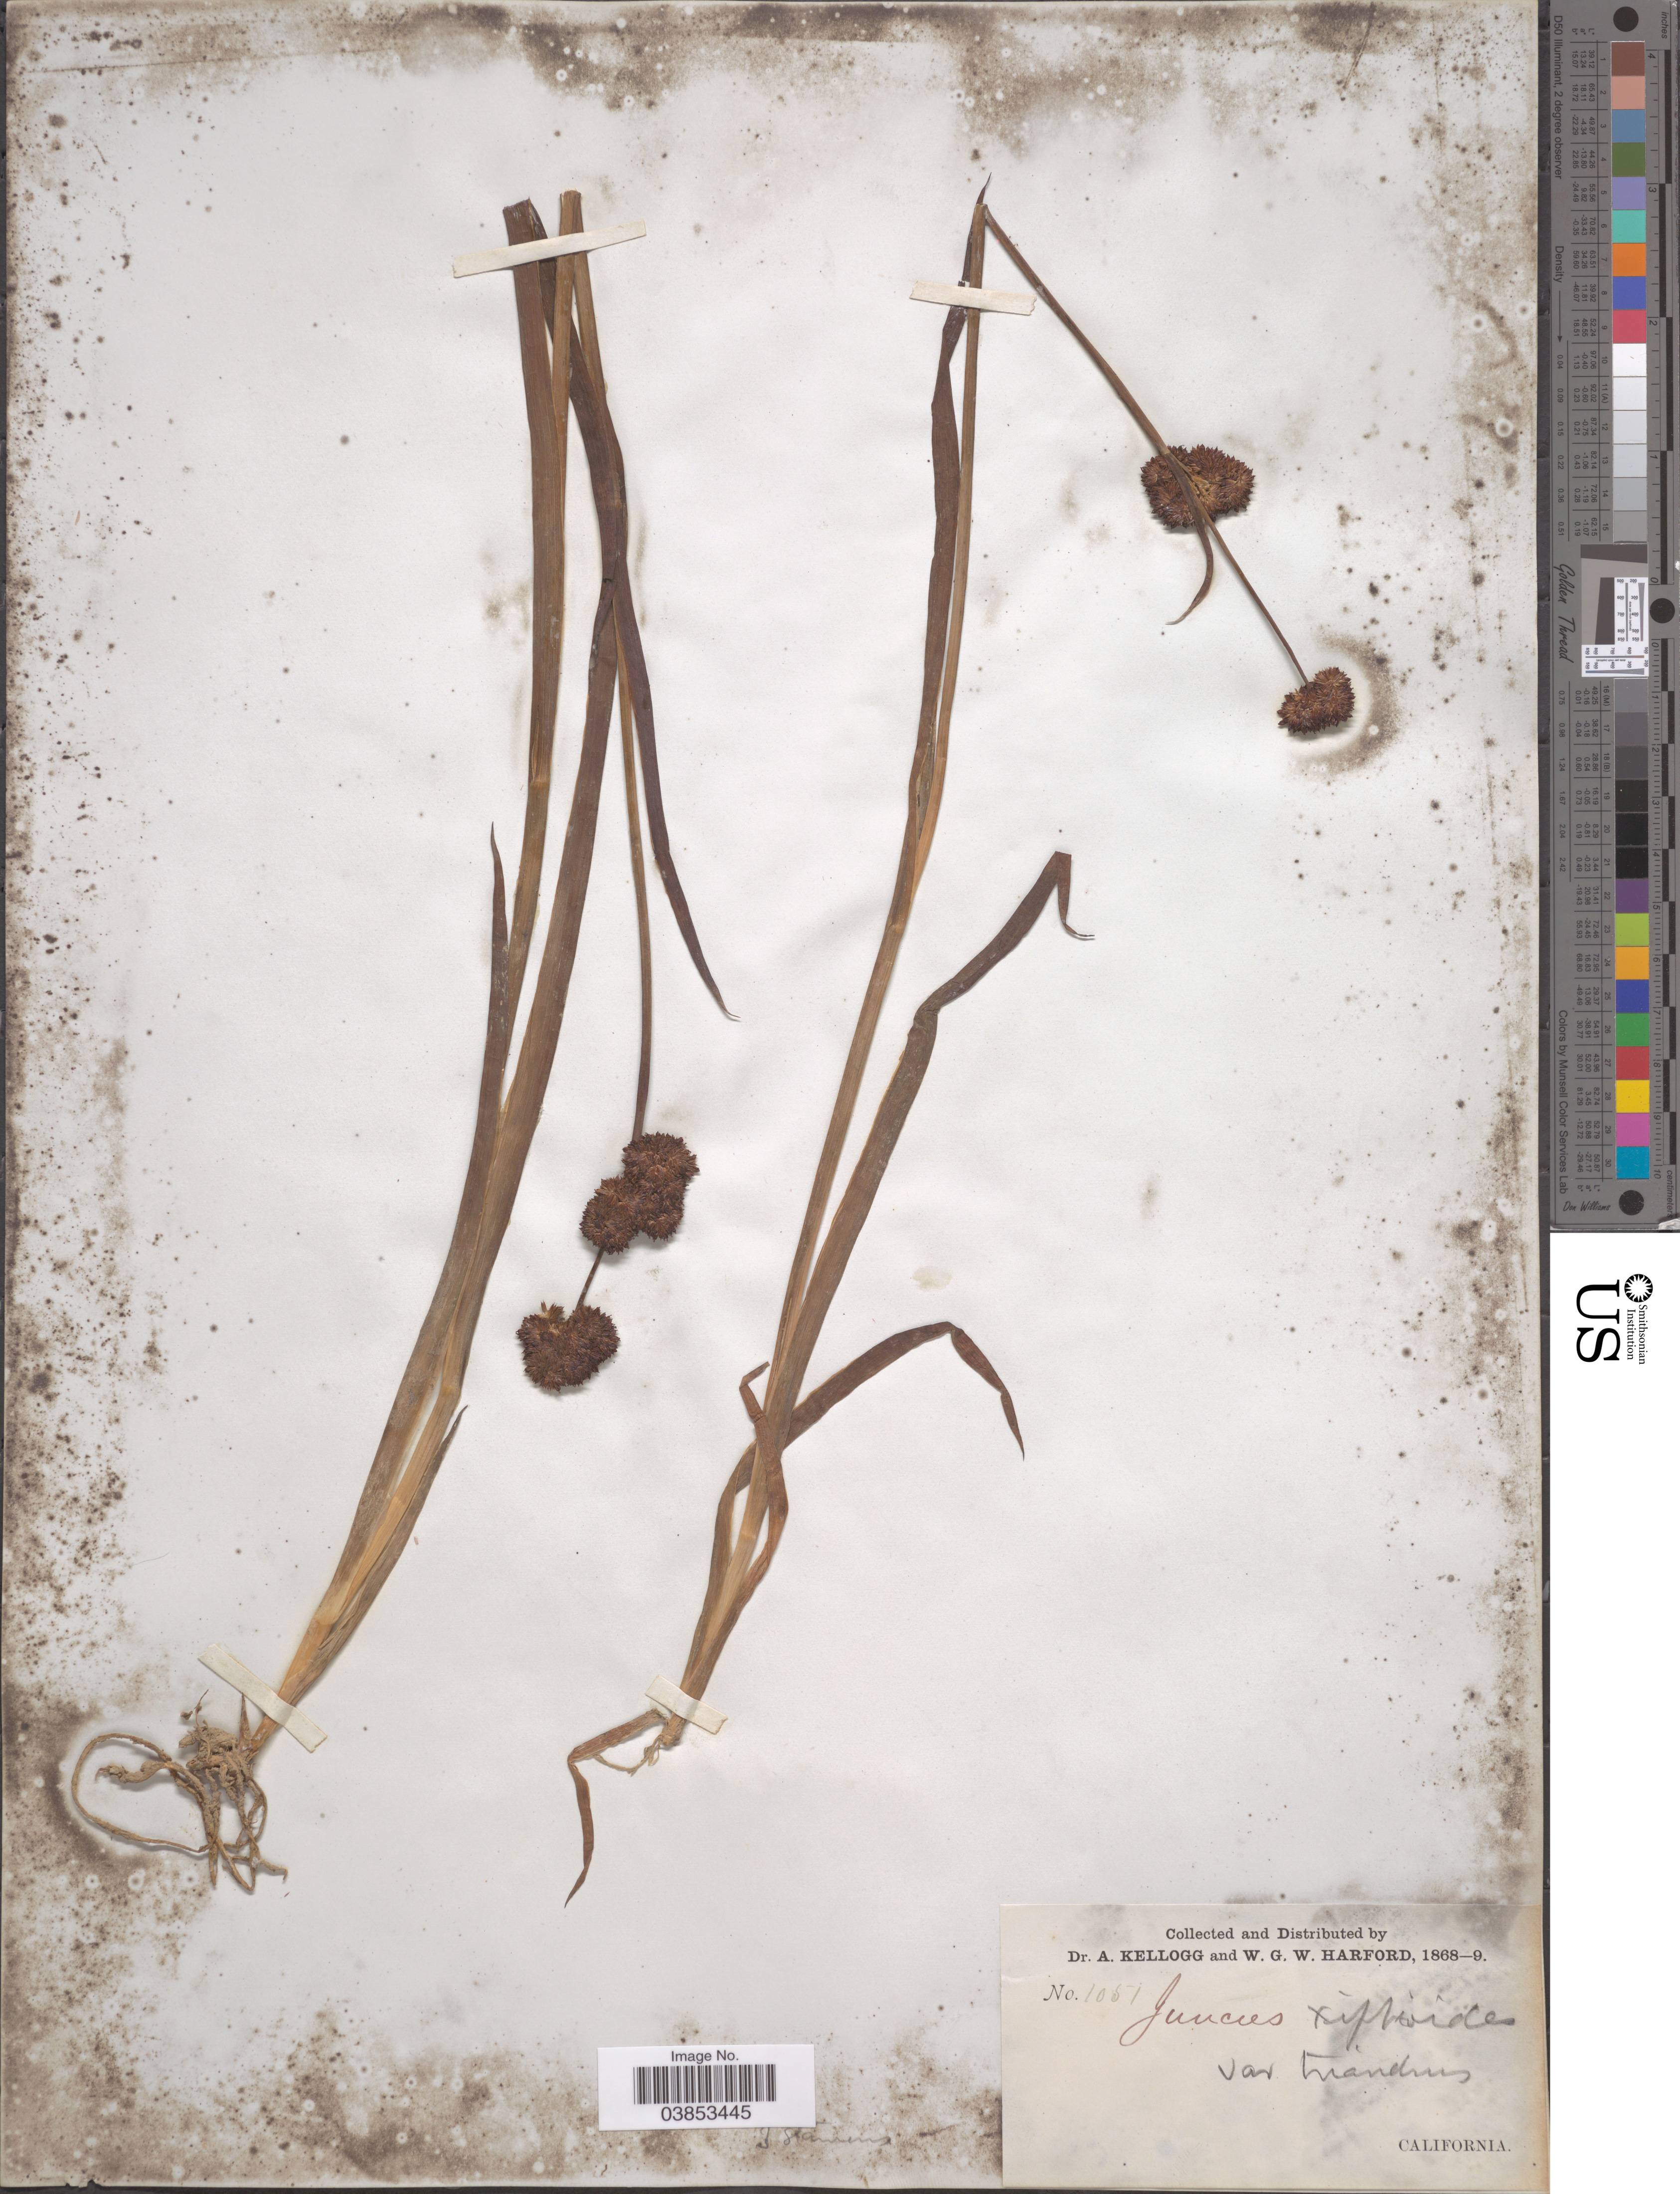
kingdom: Plantae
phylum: Tracheophyta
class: Liliopsida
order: Poales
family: Juncaceae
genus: Juncus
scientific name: Juncus ensifolius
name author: Wikstr.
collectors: A. Kellogg & W. G. W. Harford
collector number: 1051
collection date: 1868/1869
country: United States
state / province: California